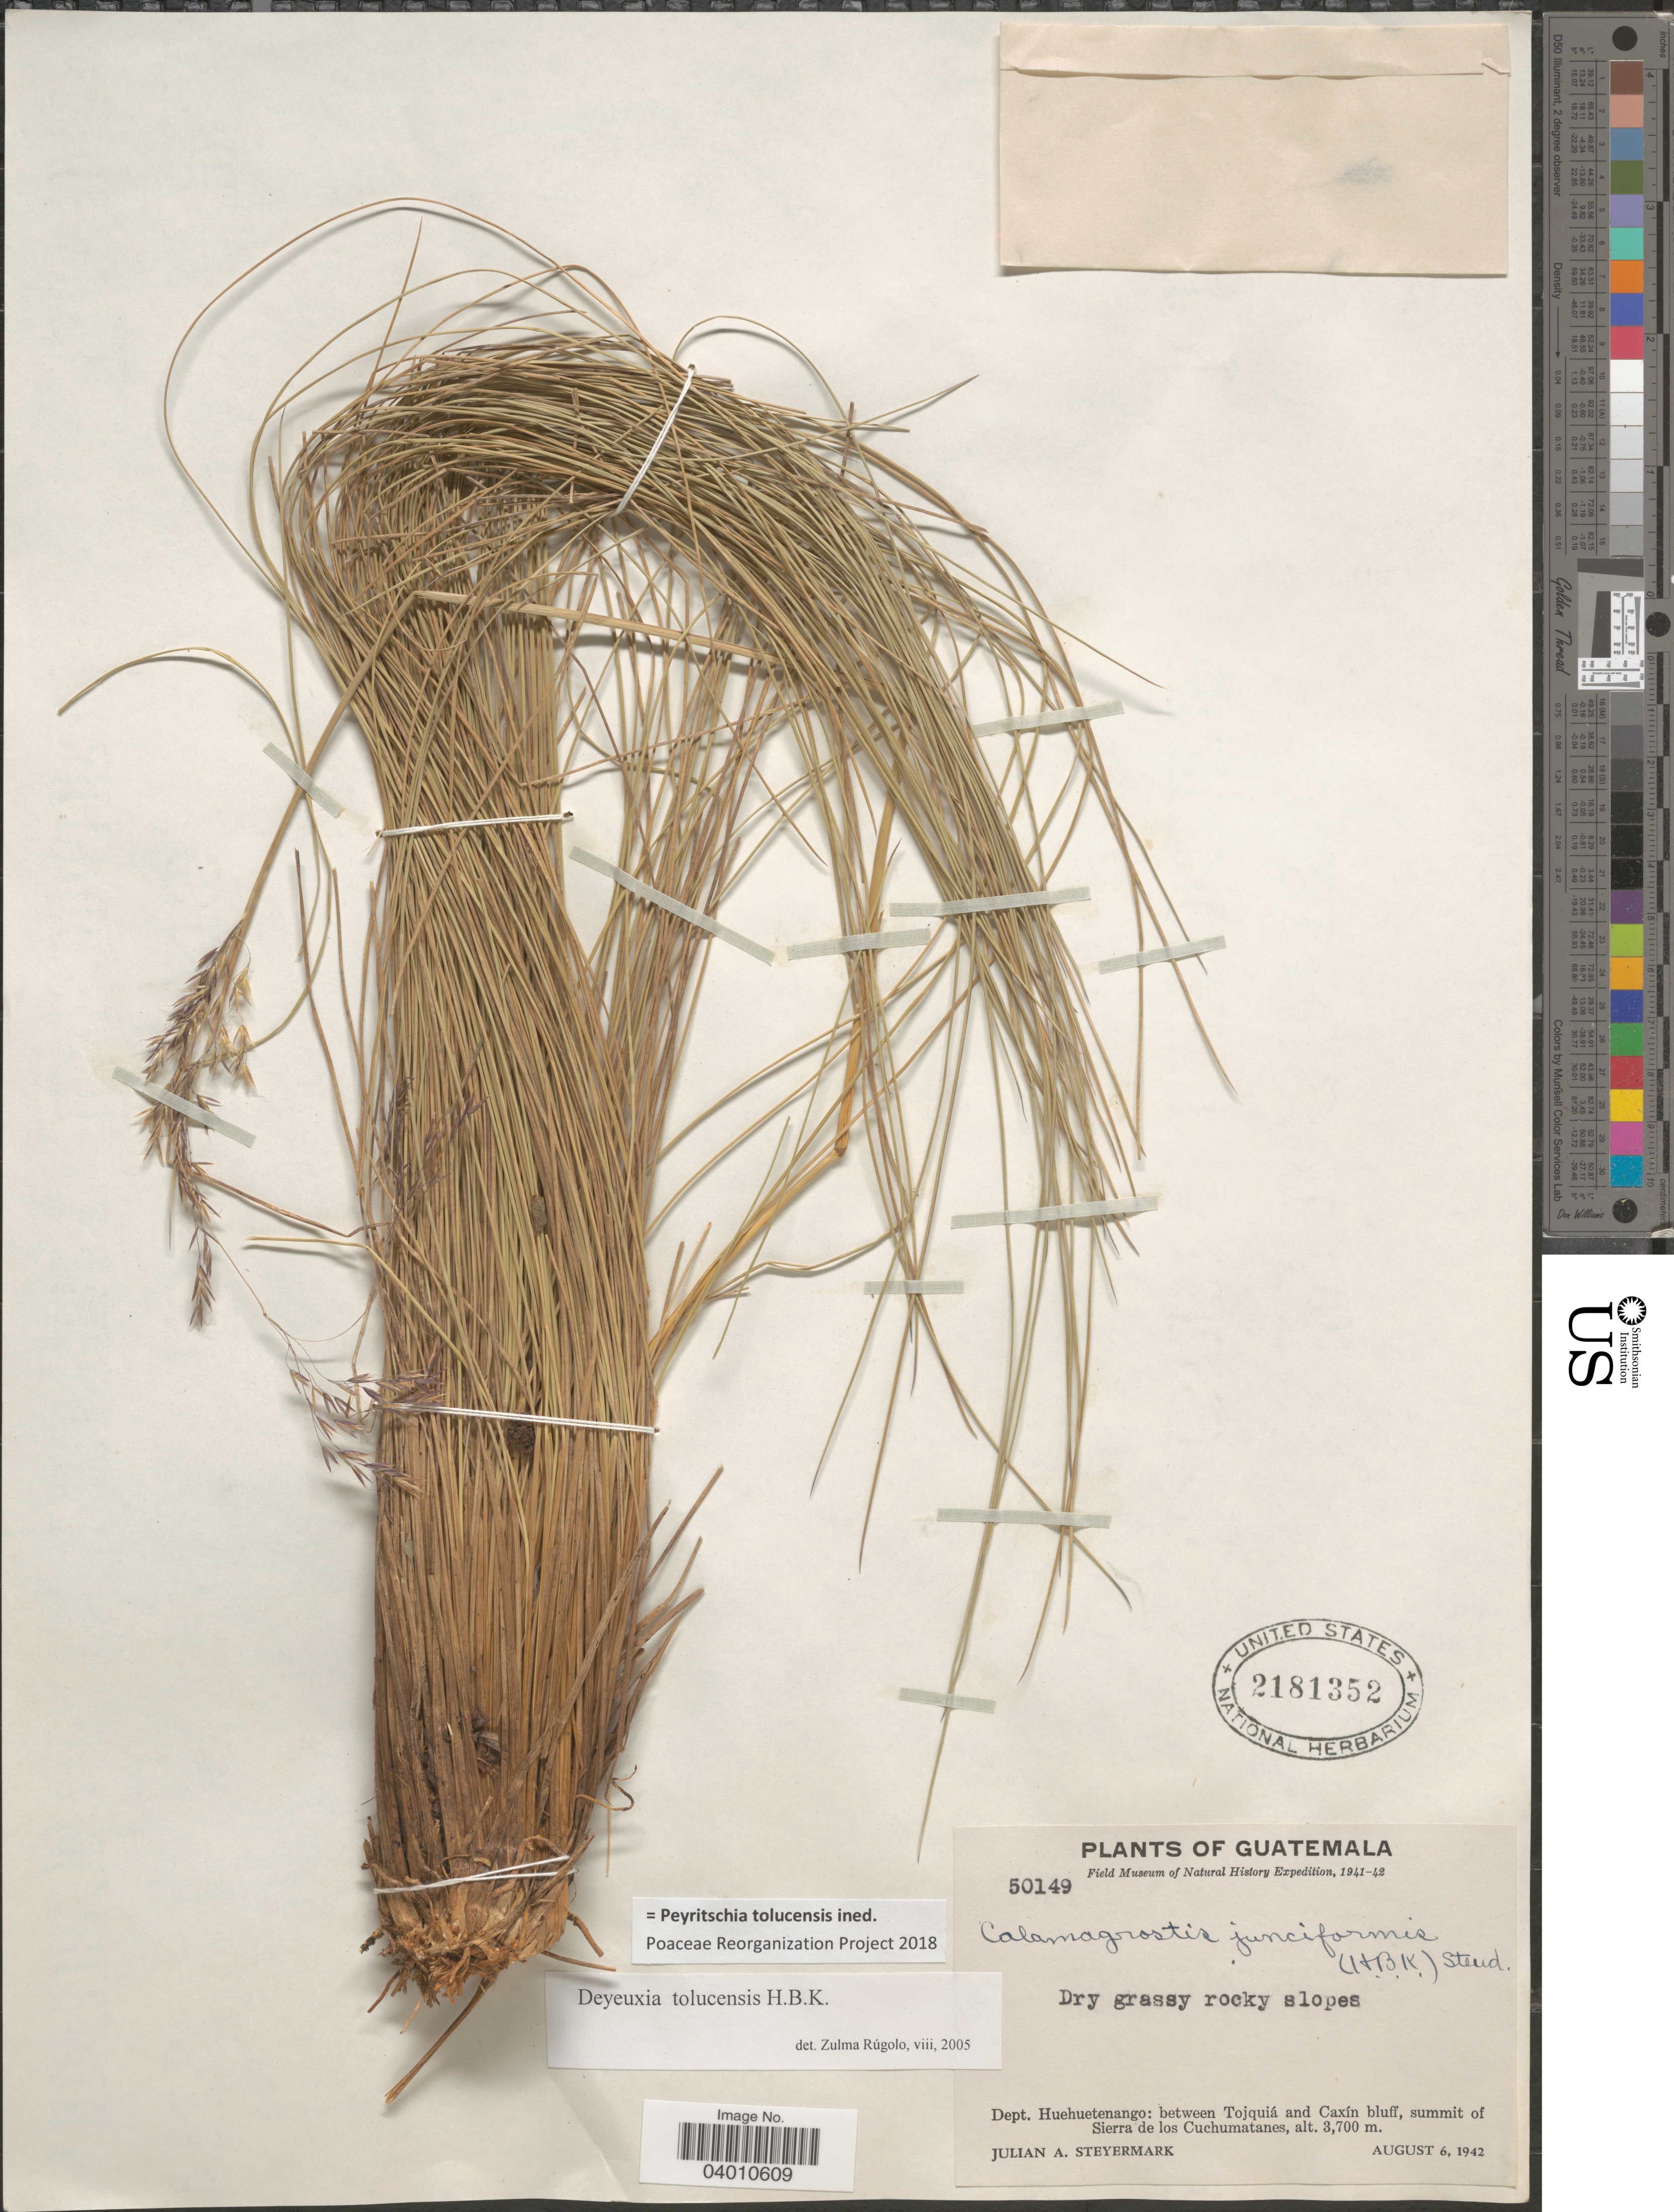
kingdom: Plantae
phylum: Tracheophyta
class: Liliopsida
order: Poales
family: Poaceae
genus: Peyritschia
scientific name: Peyritschia tolucensis ined.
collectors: J. Steyermark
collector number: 50149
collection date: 1942-08-06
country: Guatemala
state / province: Huehuetenango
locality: Dept. Huehuetenango: between Tojquiá and Caxín bluff, summit of Sierra de los Cuchumatanes.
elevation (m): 3700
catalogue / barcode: US 2181352